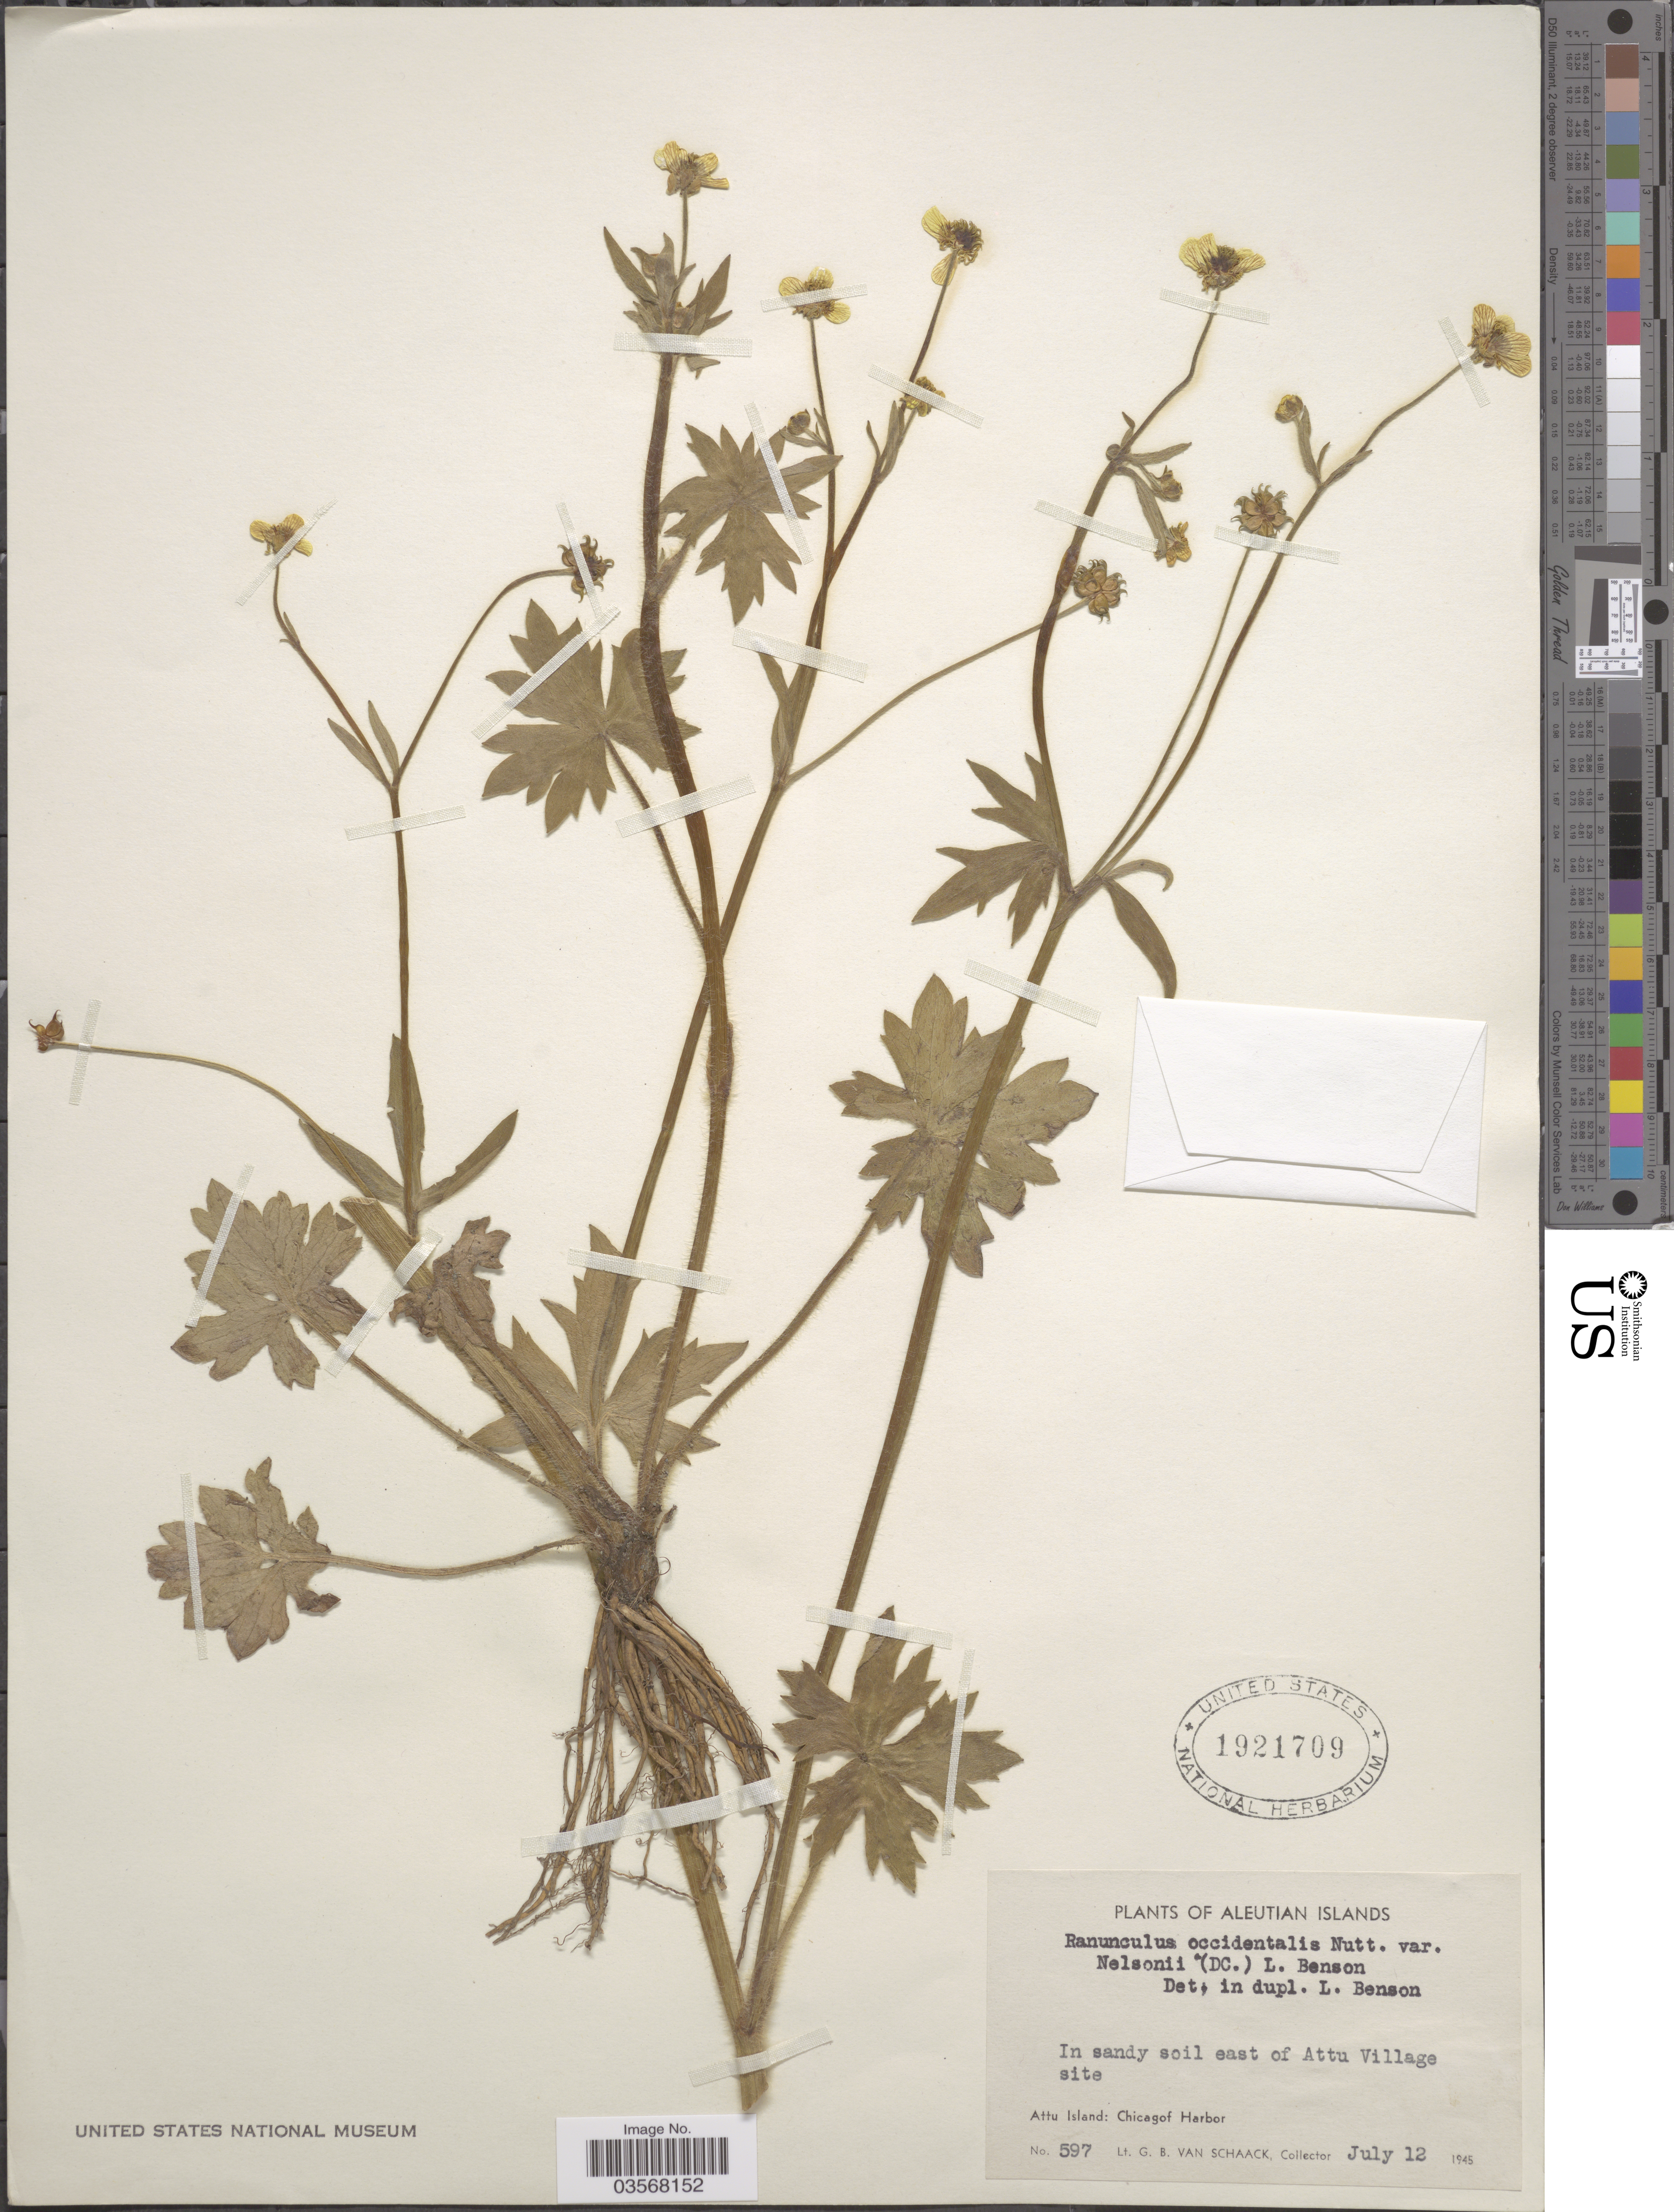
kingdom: Plantae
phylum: Tracheophyta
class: Magnoliopsida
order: Ranunculales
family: Ranunculaceae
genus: Ranunculus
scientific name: Ranunculus occidentalis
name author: Nutt.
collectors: G. Van Schaack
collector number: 597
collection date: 1945-07-12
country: United States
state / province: Alaska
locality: In sandy soil east of Attu Village site. Aleutian Islands. Attu Island: Chicagof Harbor.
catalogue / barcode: US 1921709